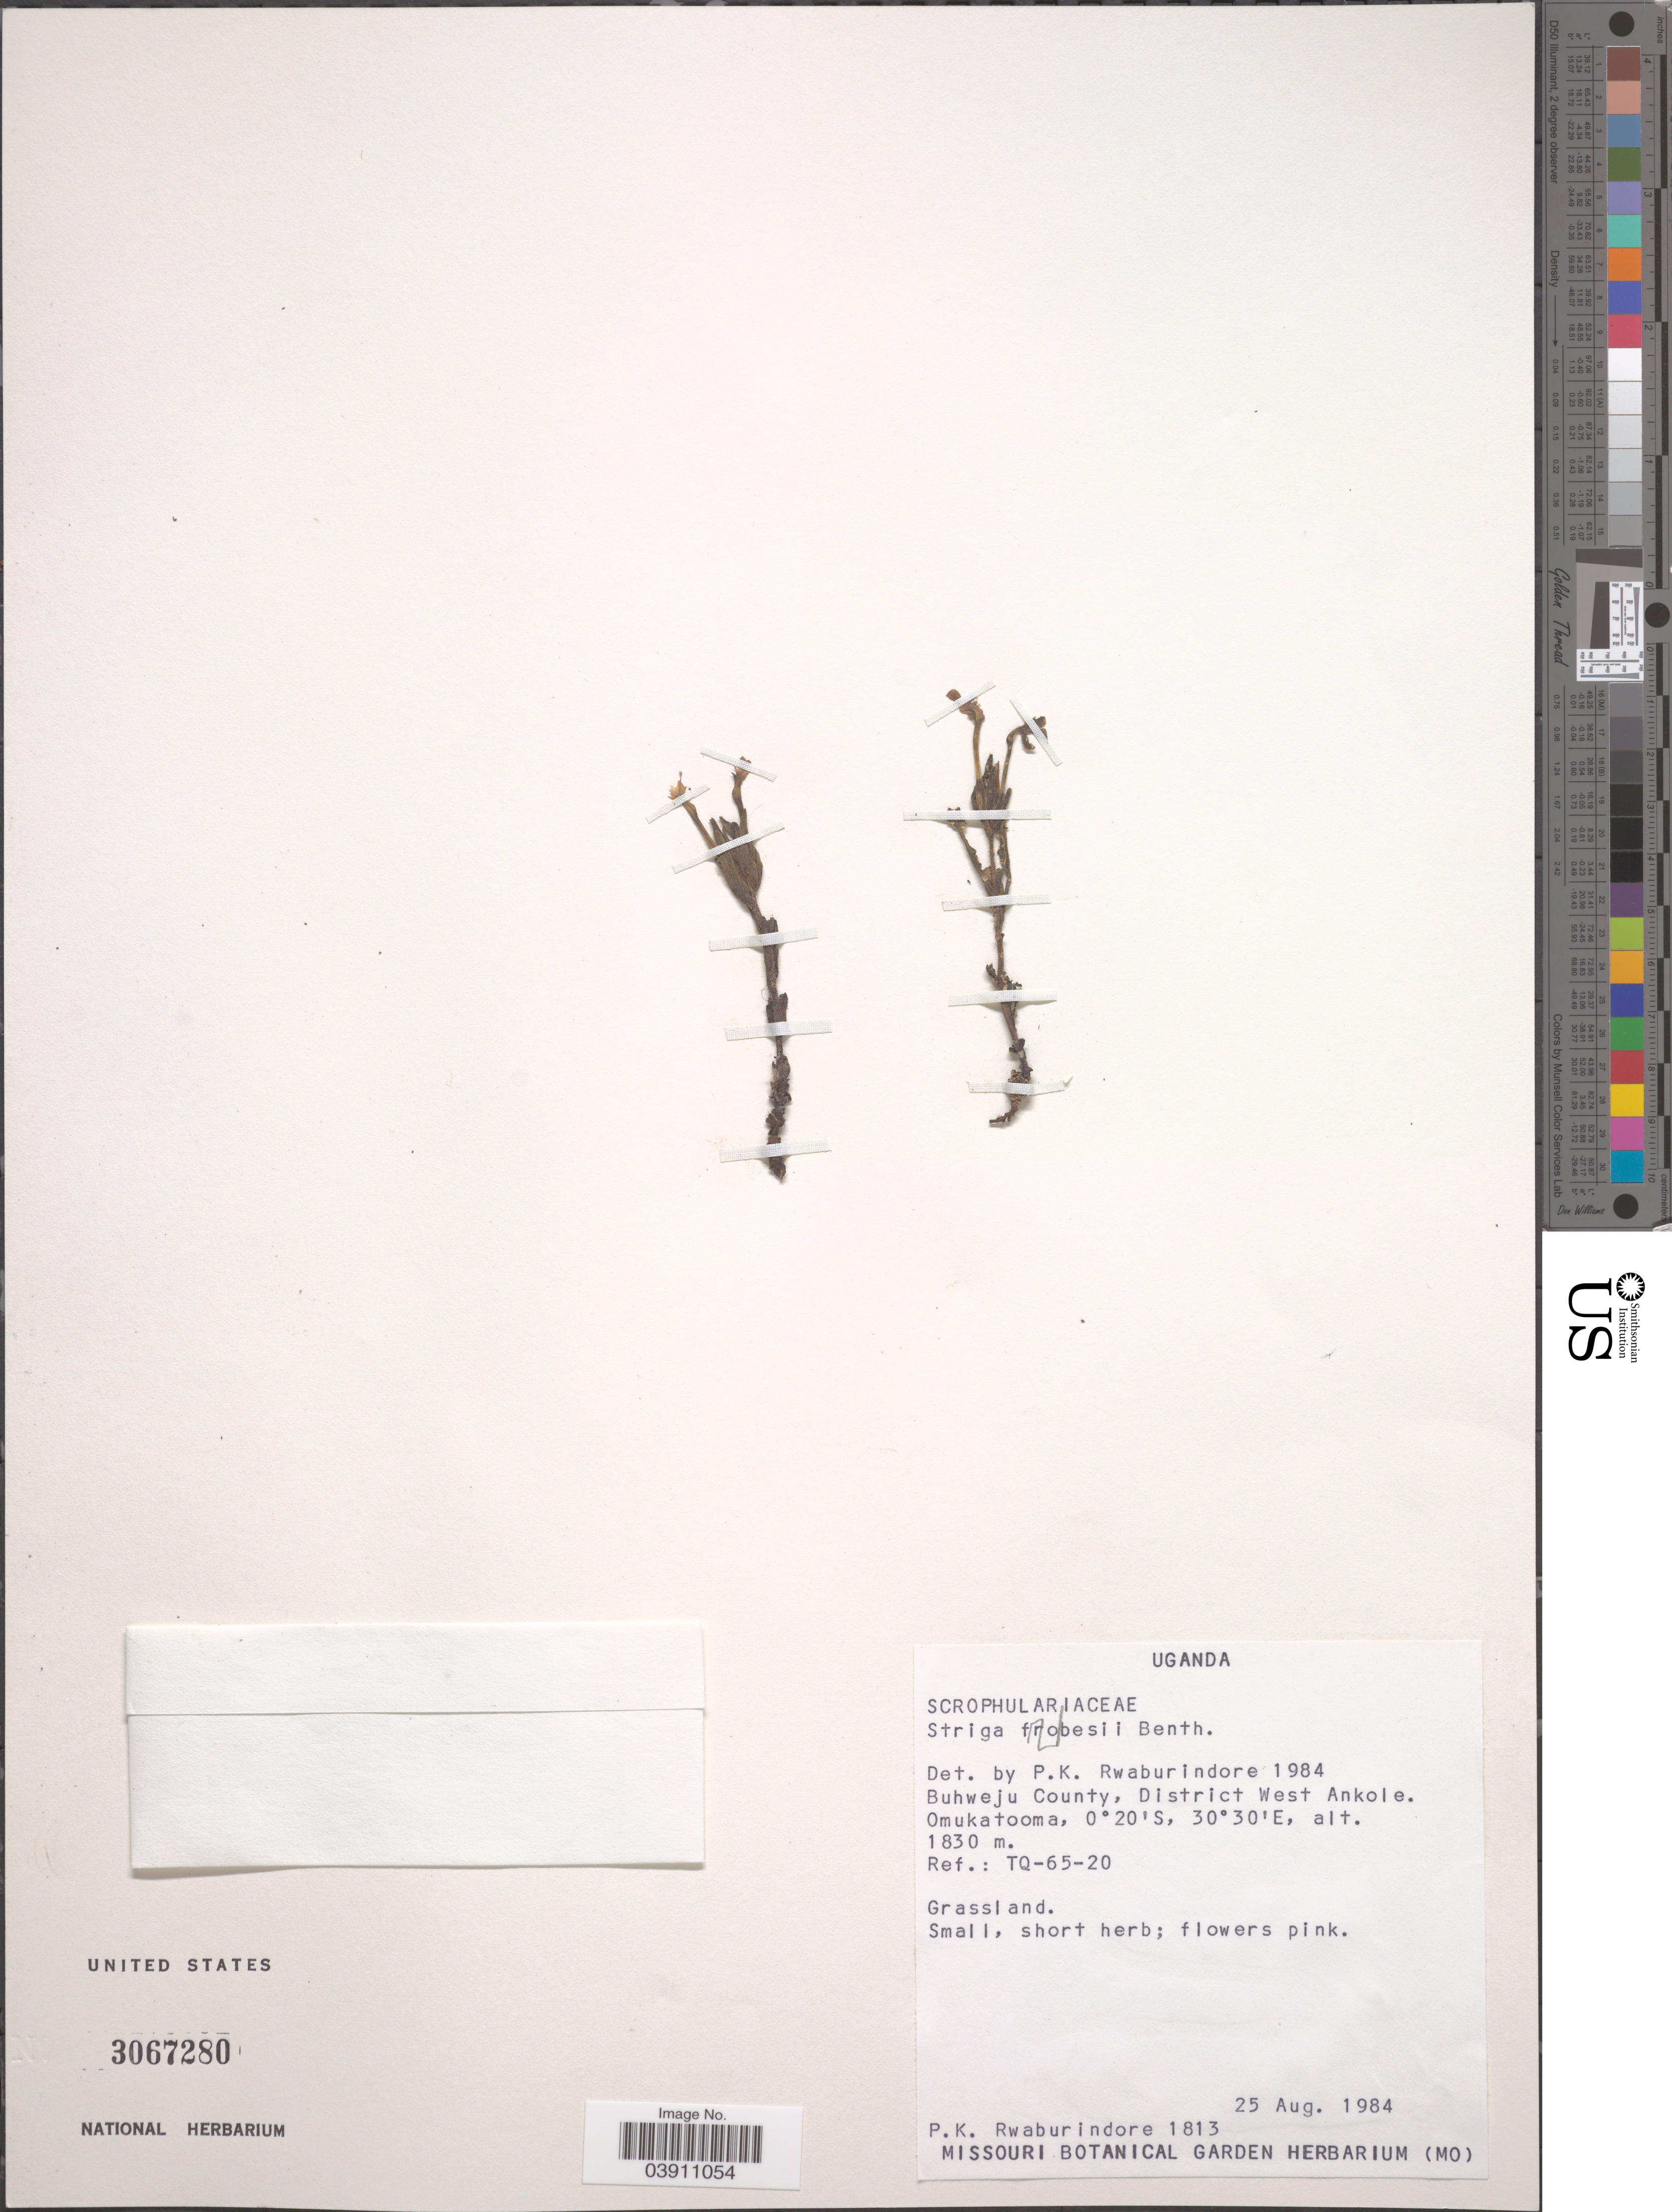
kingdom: Plantae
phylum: Tracheophyta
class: Magnoliopsida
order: Lamiales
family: Orobanchaceae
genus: Striga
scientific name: Striga forbesii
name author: Benth.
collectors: P. Rwaburindore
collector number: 1813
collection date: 1984-08-25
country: Uganda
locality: Buhweju County, District West Ankole. Omukatooma. Ref.: TQ-65-20.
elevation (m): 1830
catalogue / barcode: US 3067280